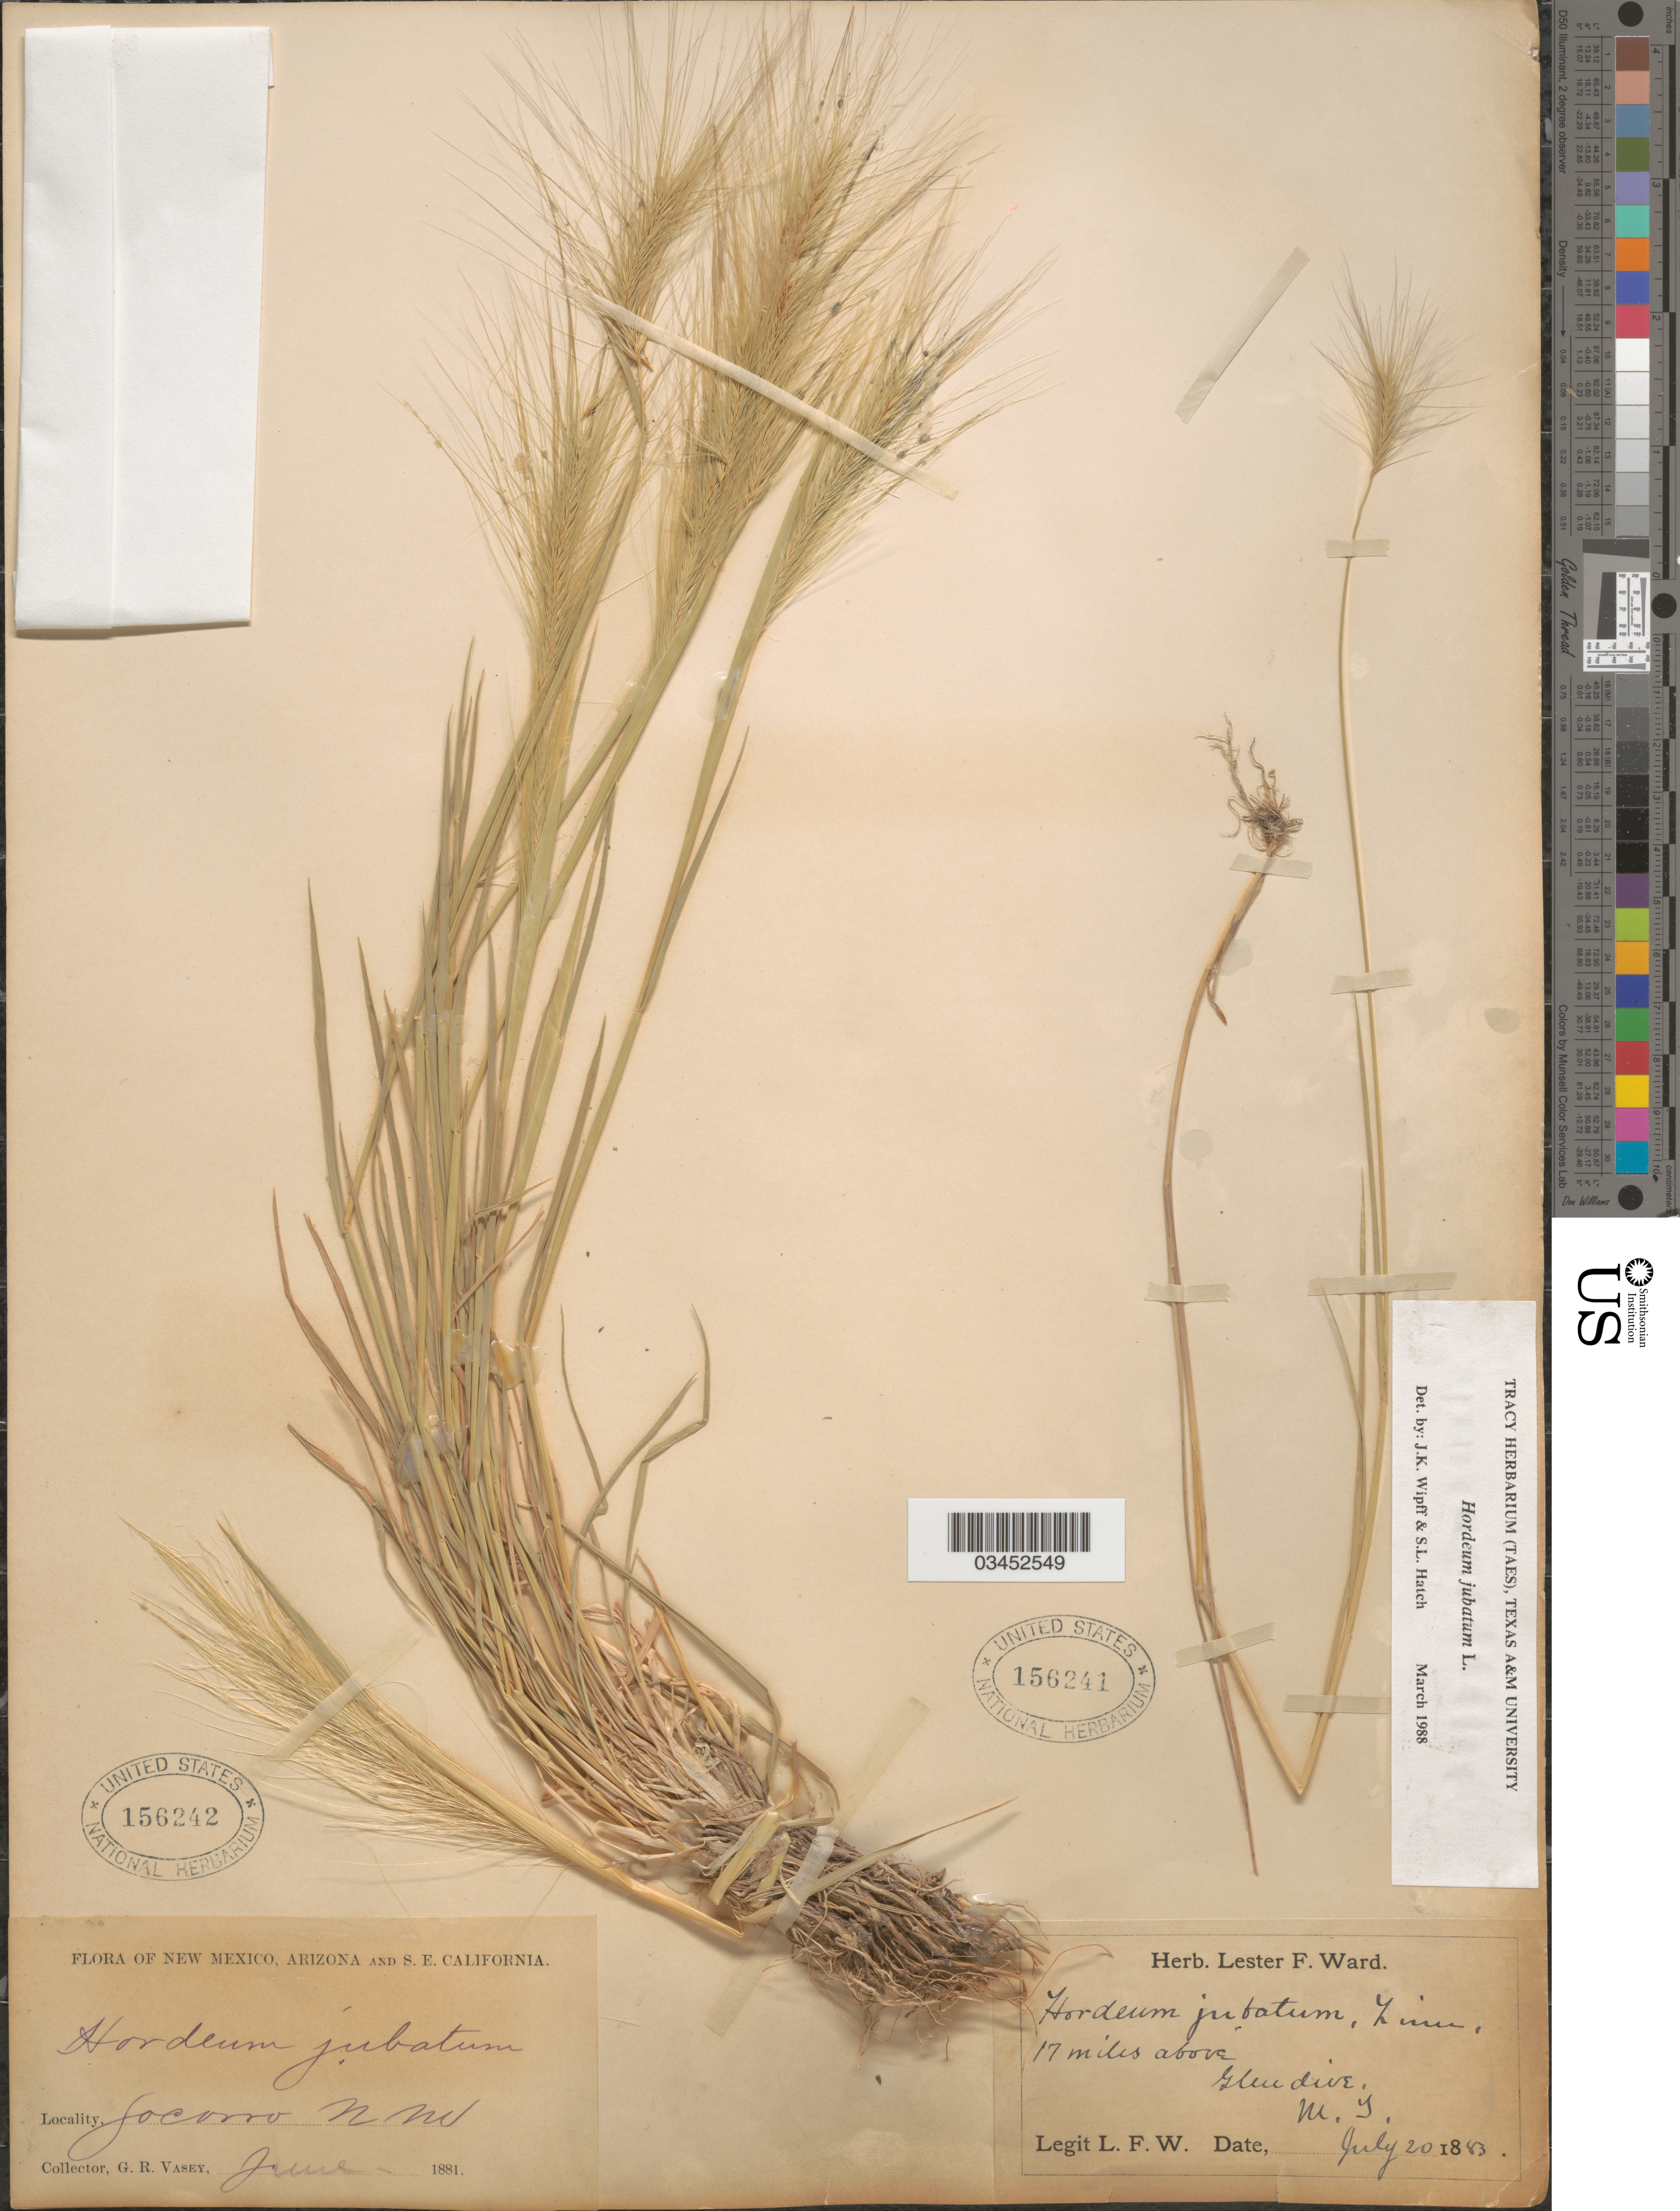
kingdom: Plantae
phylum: Tracheophyta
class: Liliopsida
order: Poales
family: Poaceae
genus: Hordeum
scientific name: Hordeum jubatum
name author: L.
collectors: G. R. Vasey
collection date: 1881-06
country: United States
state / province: New Mexico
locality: Socorro N M.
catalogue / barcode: US 156242